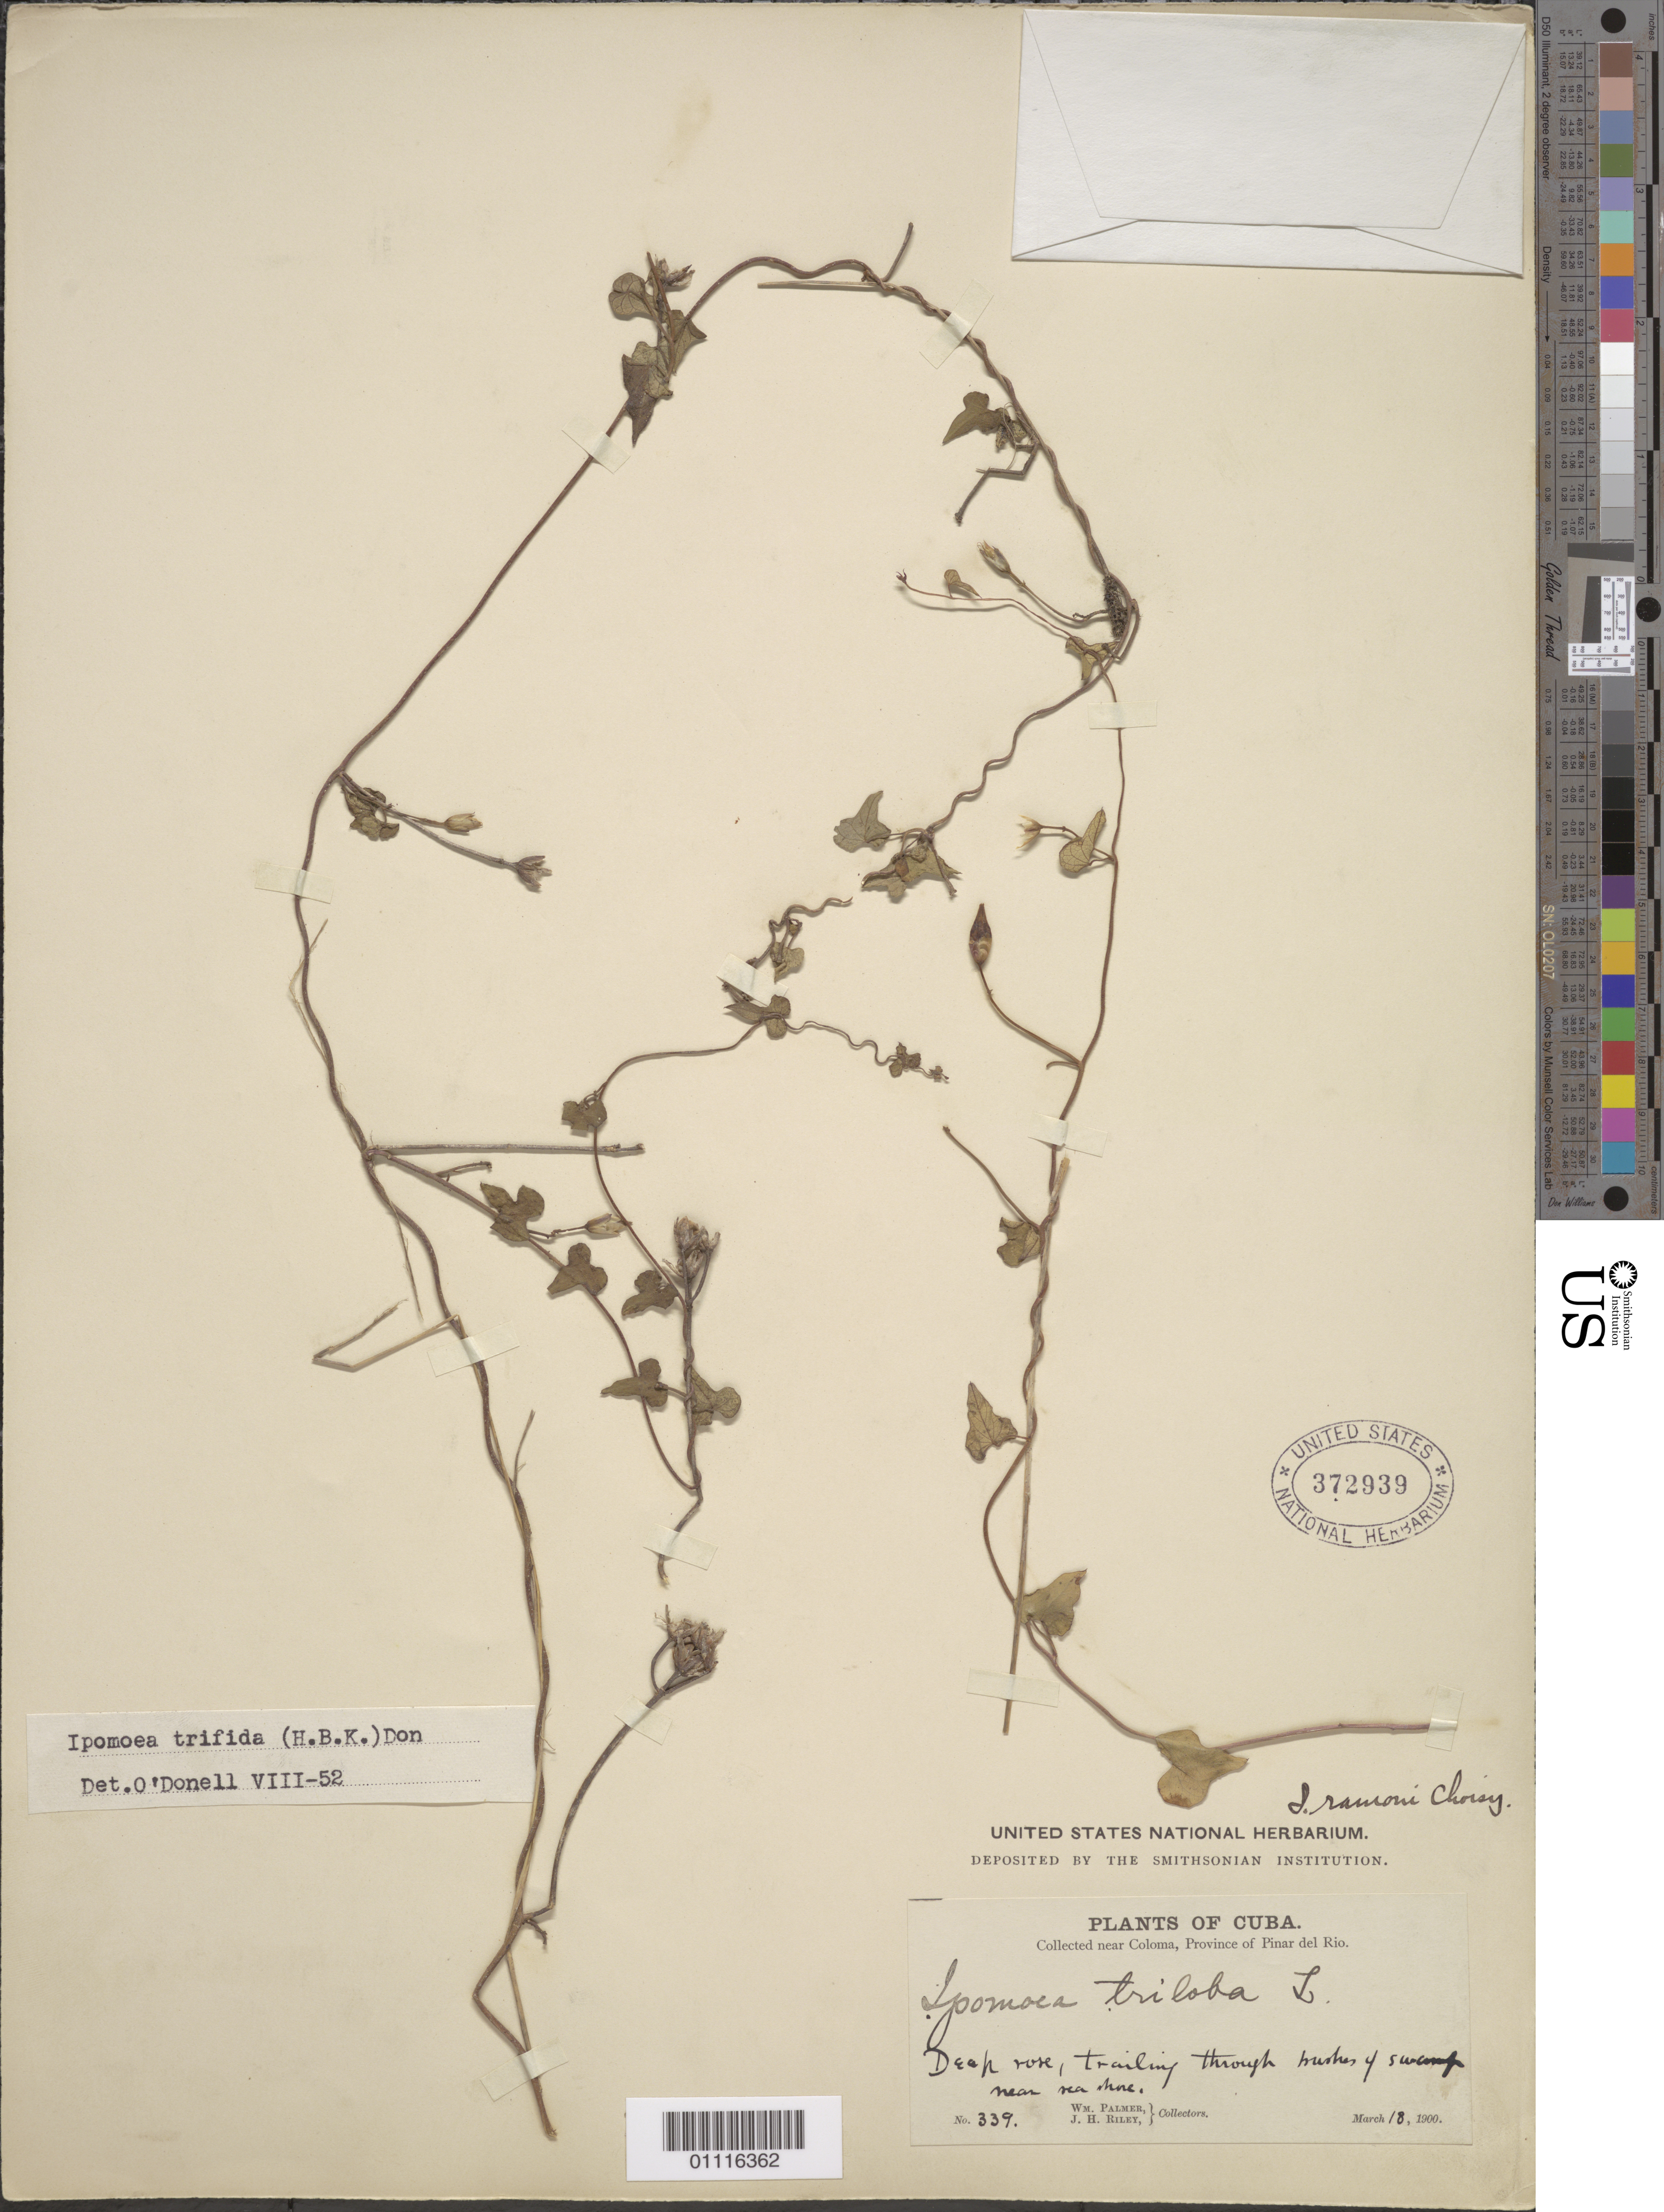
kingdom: Plantae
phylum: Tracheophyta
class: Magnoliopsida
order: Solanales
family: Convolvulaceae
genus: Ipomoea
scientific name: Ipomoea trifida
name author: (Kunth) G. Don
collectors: W. Palmer & J. H. Riley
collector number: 339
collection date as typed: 18 Mar 1900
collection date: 1900-03-18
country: Cuba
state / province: Pinar del Rio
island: Cuba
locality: Collected near Coloma Trailing through bushes of swamp near sea shore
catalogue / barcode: US 372939